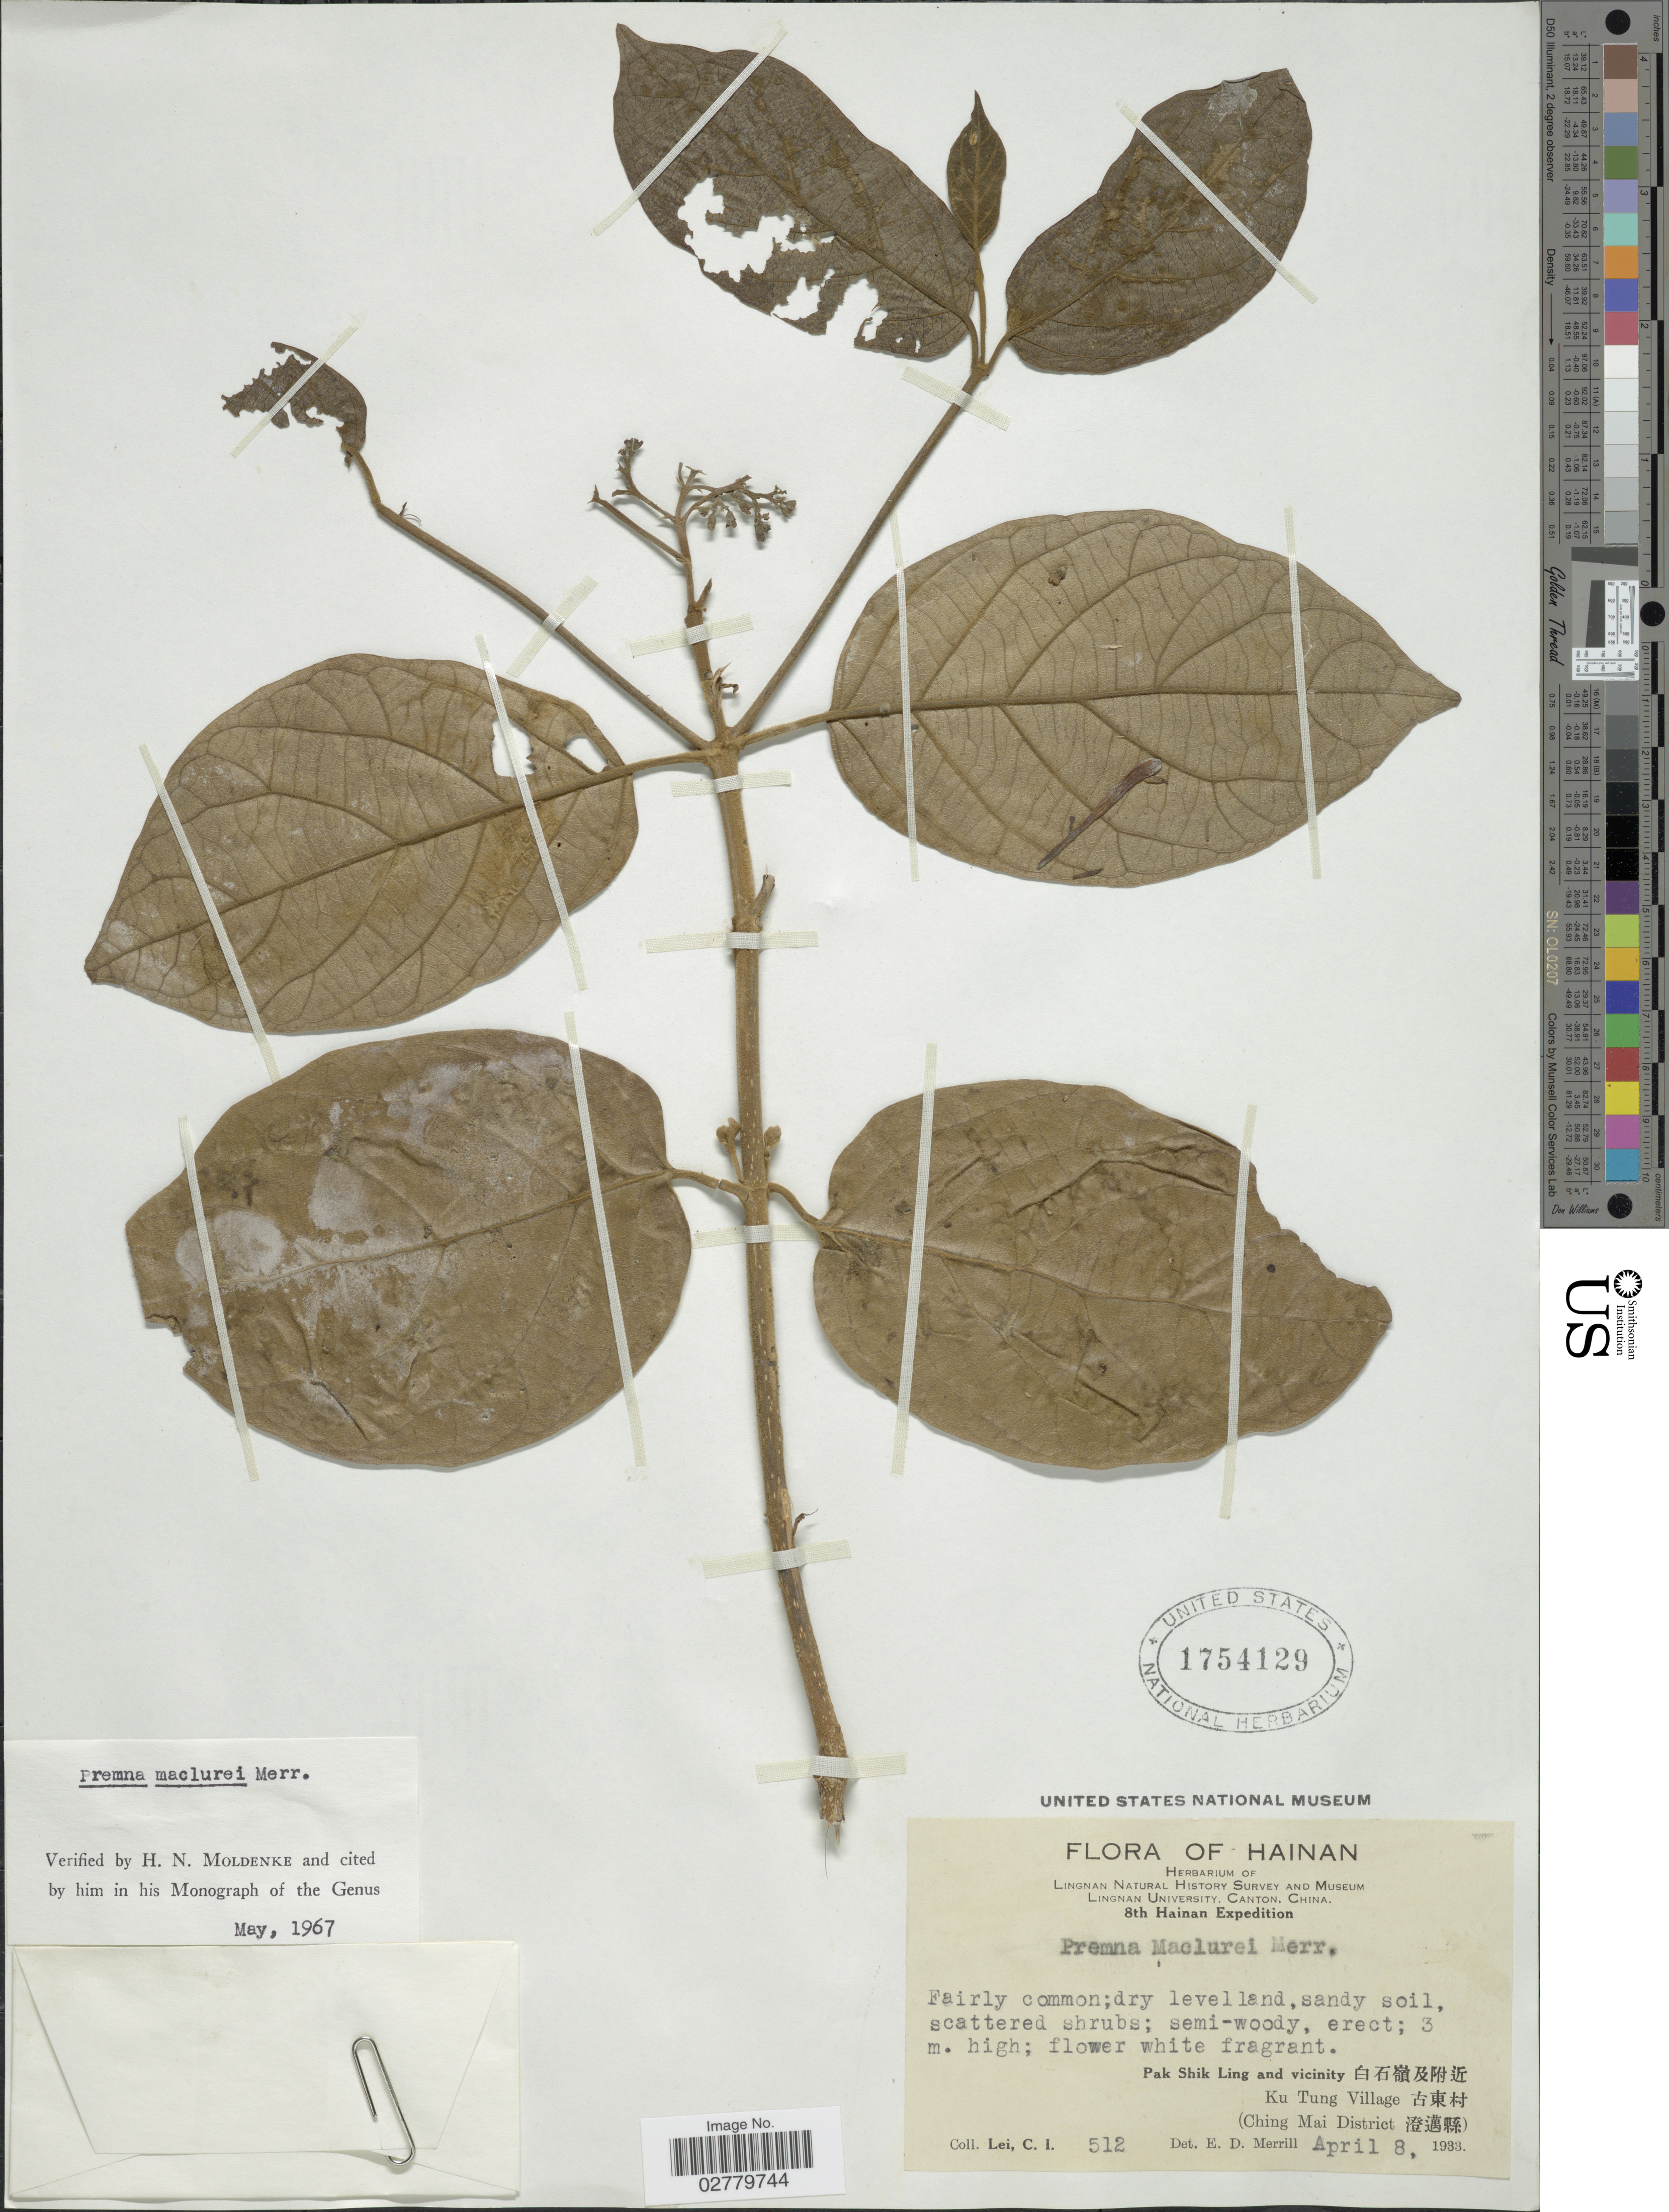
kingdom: Plantae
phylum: Tracheophyta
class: Magnoliopsida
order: Lamiales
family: Lamiaceae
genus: Premna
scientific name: Premna maclurei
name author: Merr.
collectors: C. I. Lei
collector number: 512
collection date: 1933-04-08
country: China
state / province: Hainan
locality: Pak Shik Ling and vicinity. Ku Tung Village. (Ching Mai District).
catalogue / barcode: US 1754129